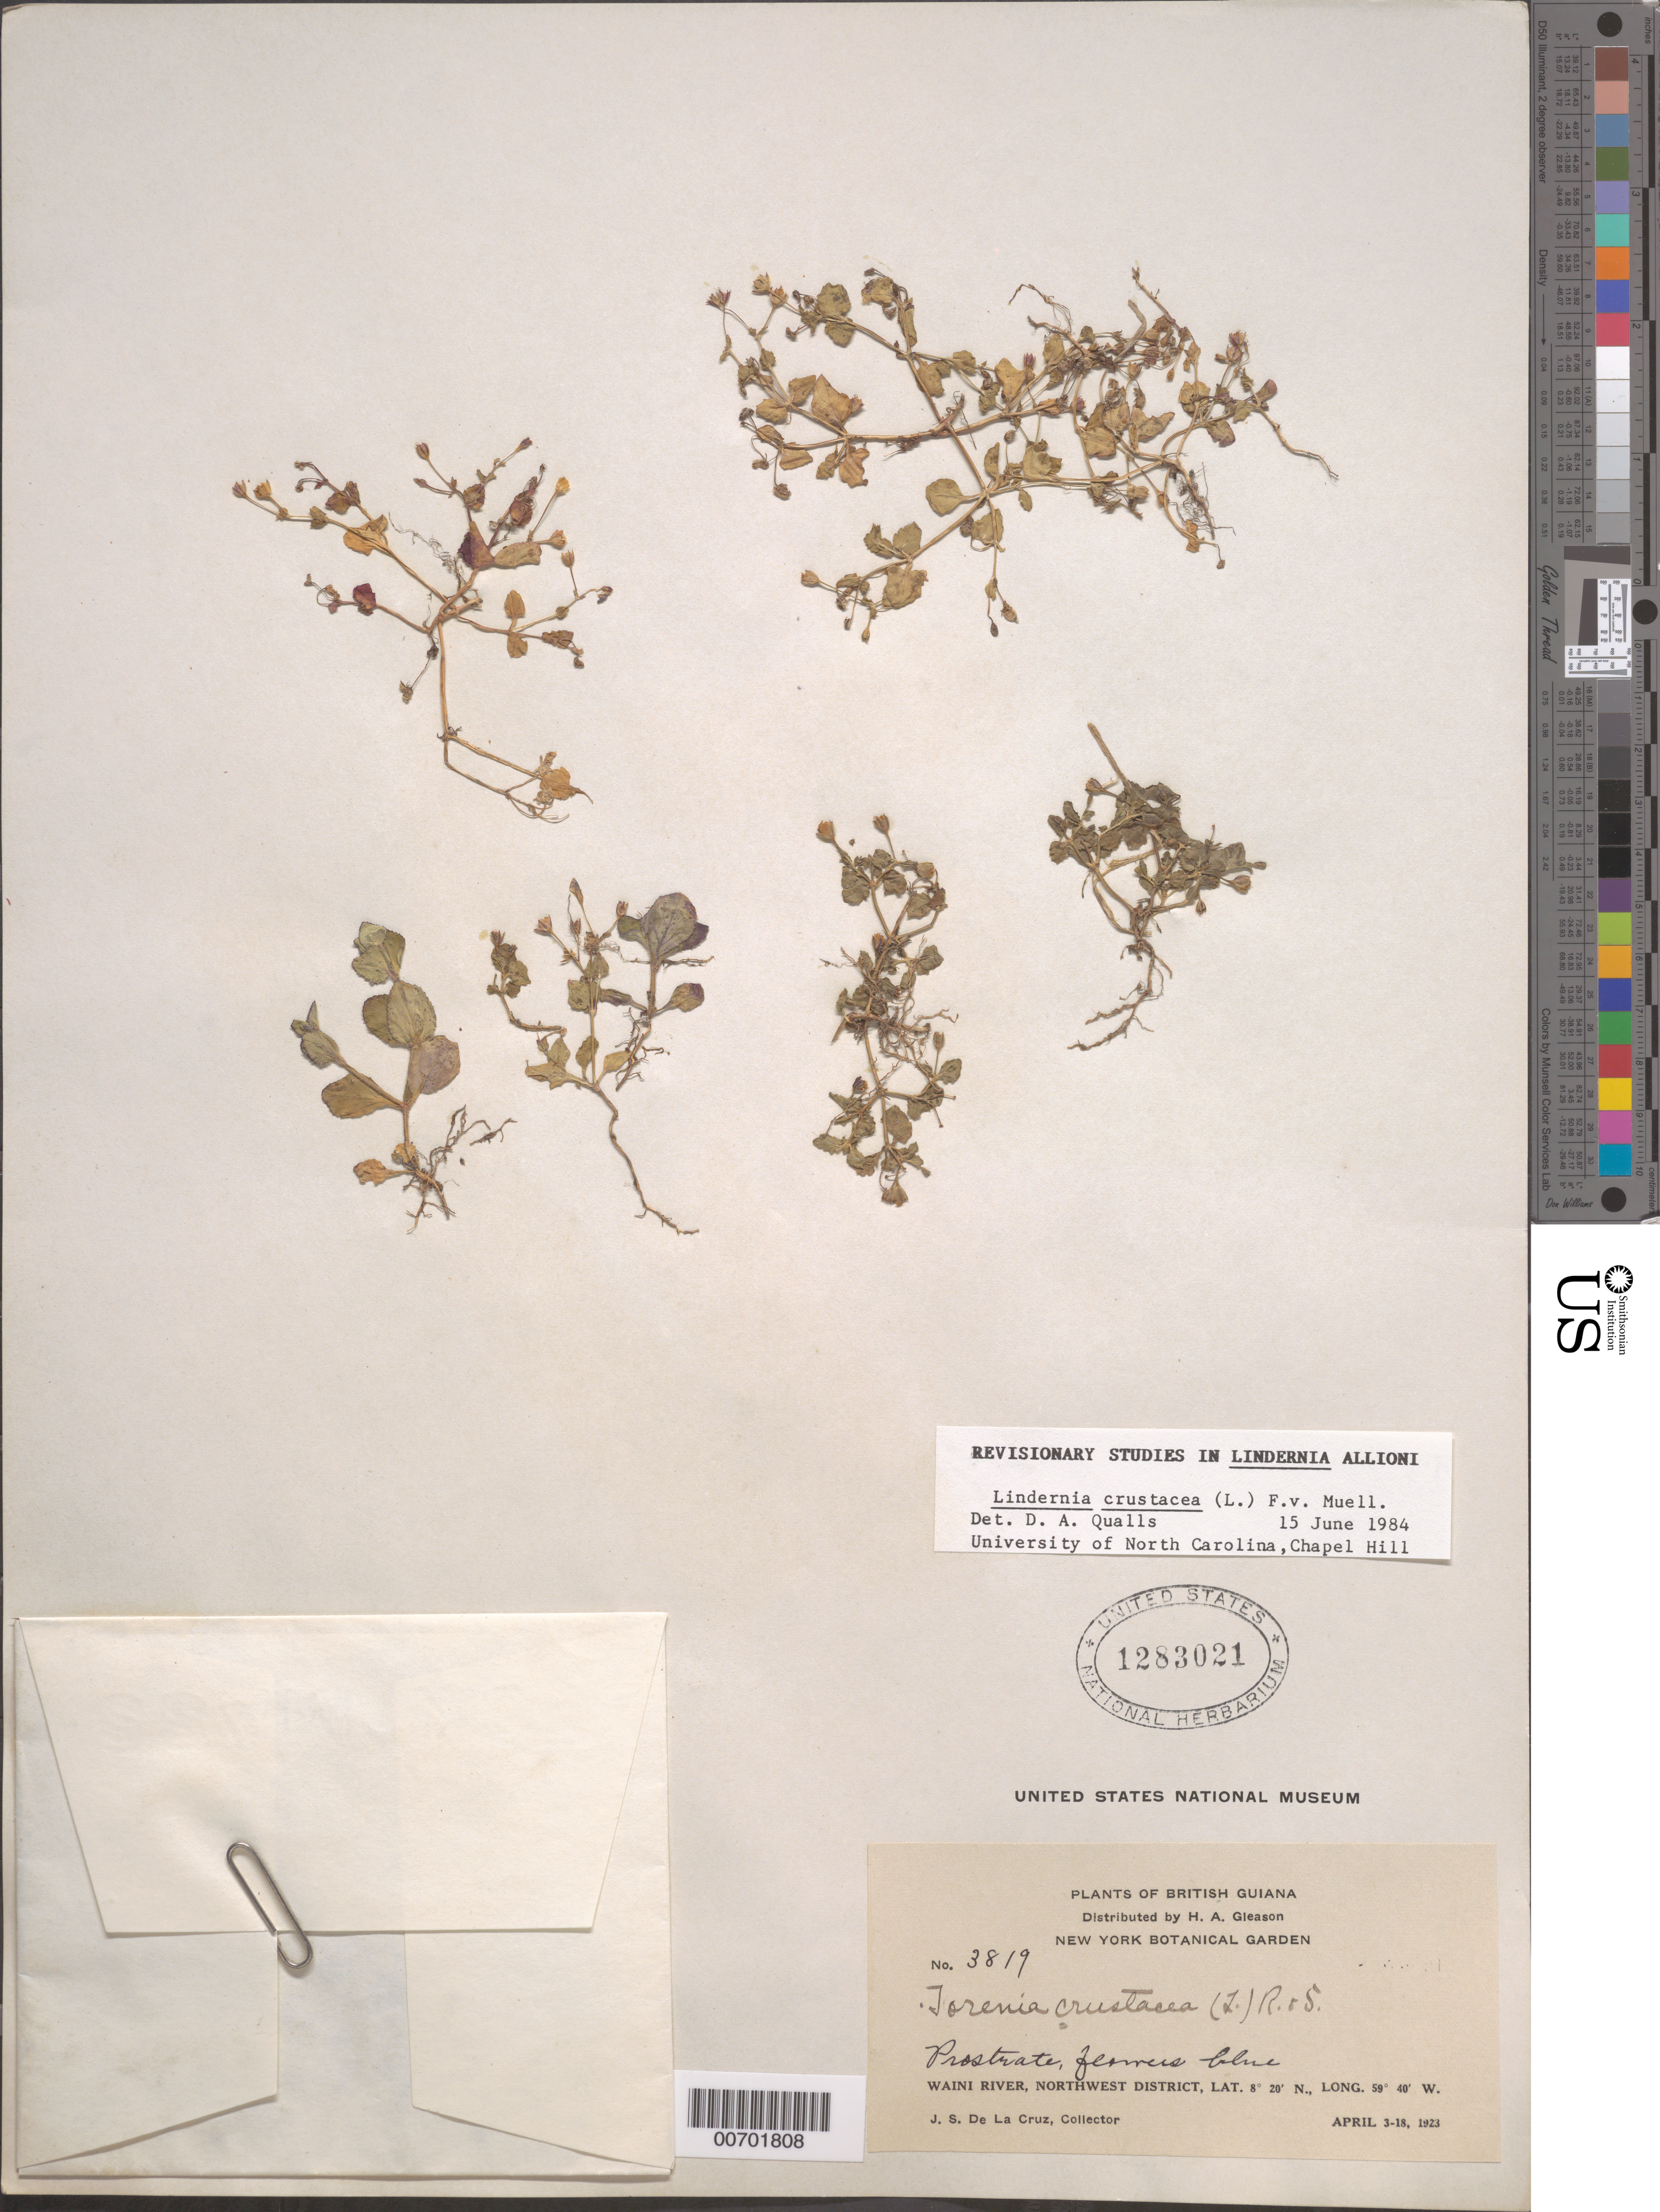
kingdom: Plantae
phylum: Tracheophyta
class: Magnoliopsida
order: Lamiales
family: Linderniaceae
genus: Lindernia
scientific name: Lindernia crustacea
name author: (L.) F. Muell.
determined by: Qualls, D. A.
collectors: J. S. de la Cruz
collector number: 3819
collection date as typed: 3-Apr-23 to 18-Apr-23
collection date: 1923-04-03/1923-04-18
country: Guyana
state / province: Barima-Waini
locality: Waini R., NW District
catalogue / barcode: US 1283021